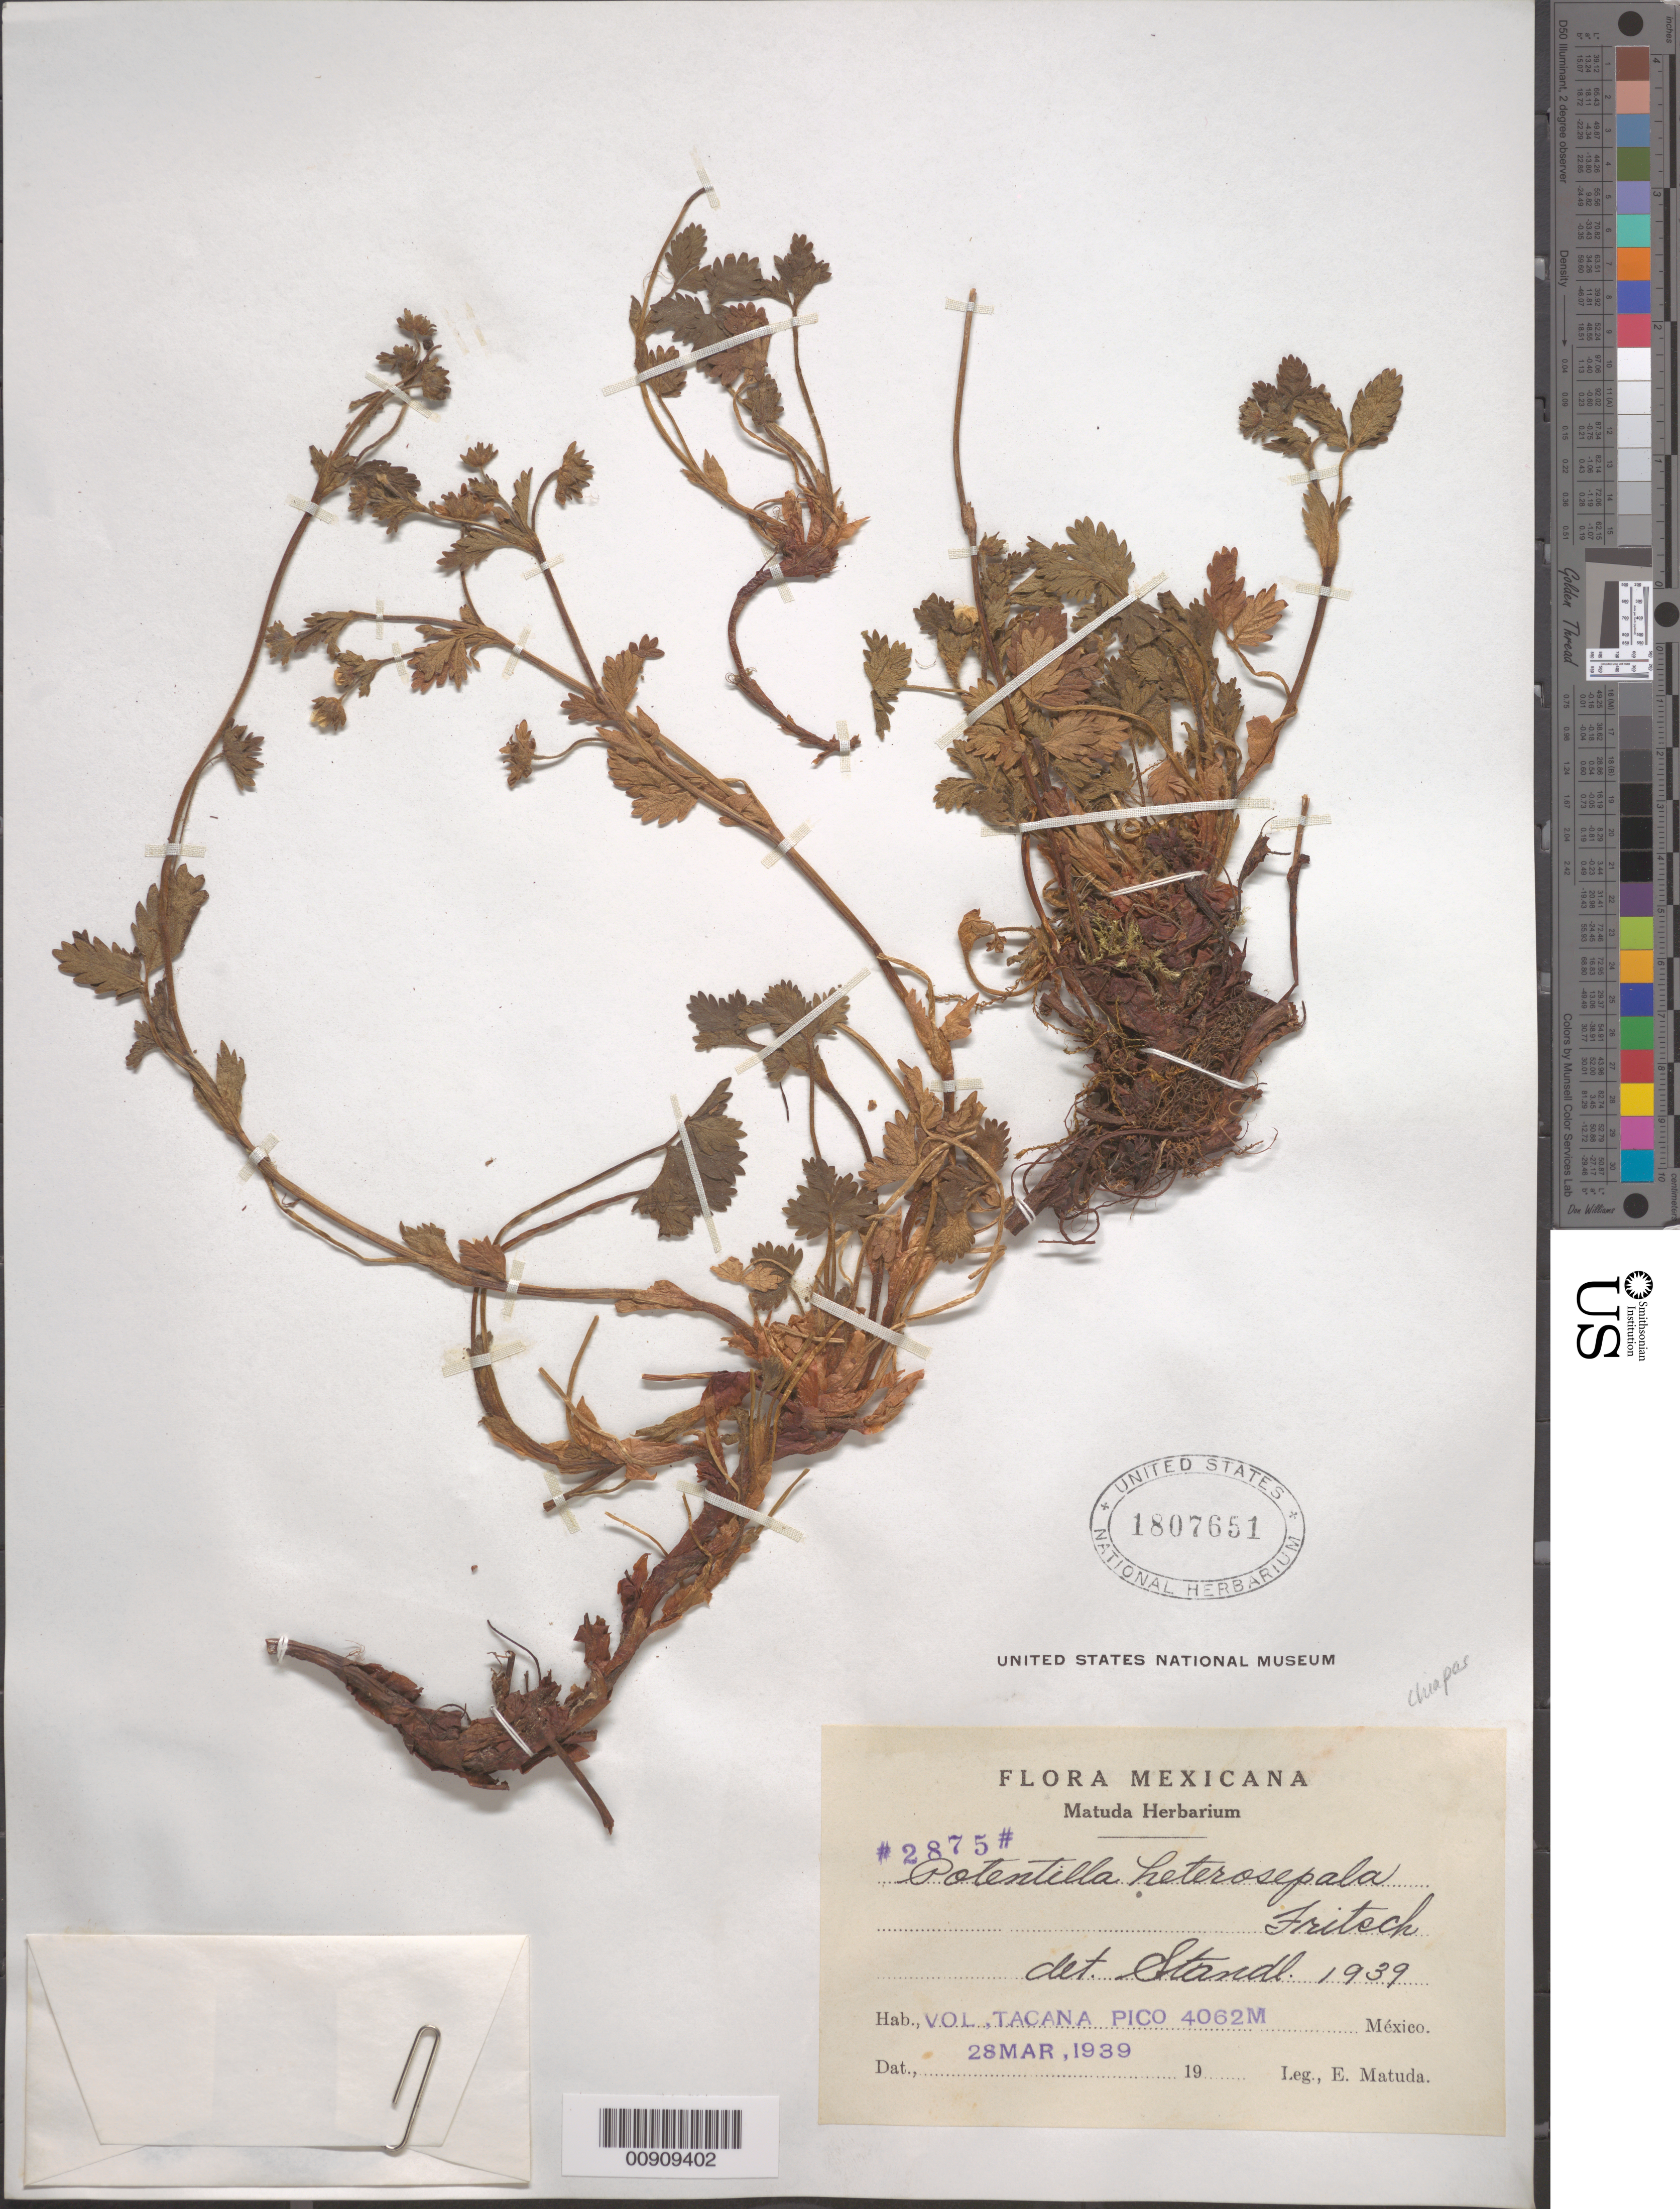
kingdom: Plantae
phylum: Tracheophyta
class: Magnoliopsida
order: Rosales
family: Rosaceae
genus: Potentilla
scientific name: Potentilla heterosepala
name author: Fritsch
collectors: E. Matuda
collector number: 2875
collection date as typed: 28 Mar 1939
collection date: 1939-03-28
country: Mexico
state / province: Chiapas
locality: Vol. Tacana Pico.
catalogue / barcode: US 1807651